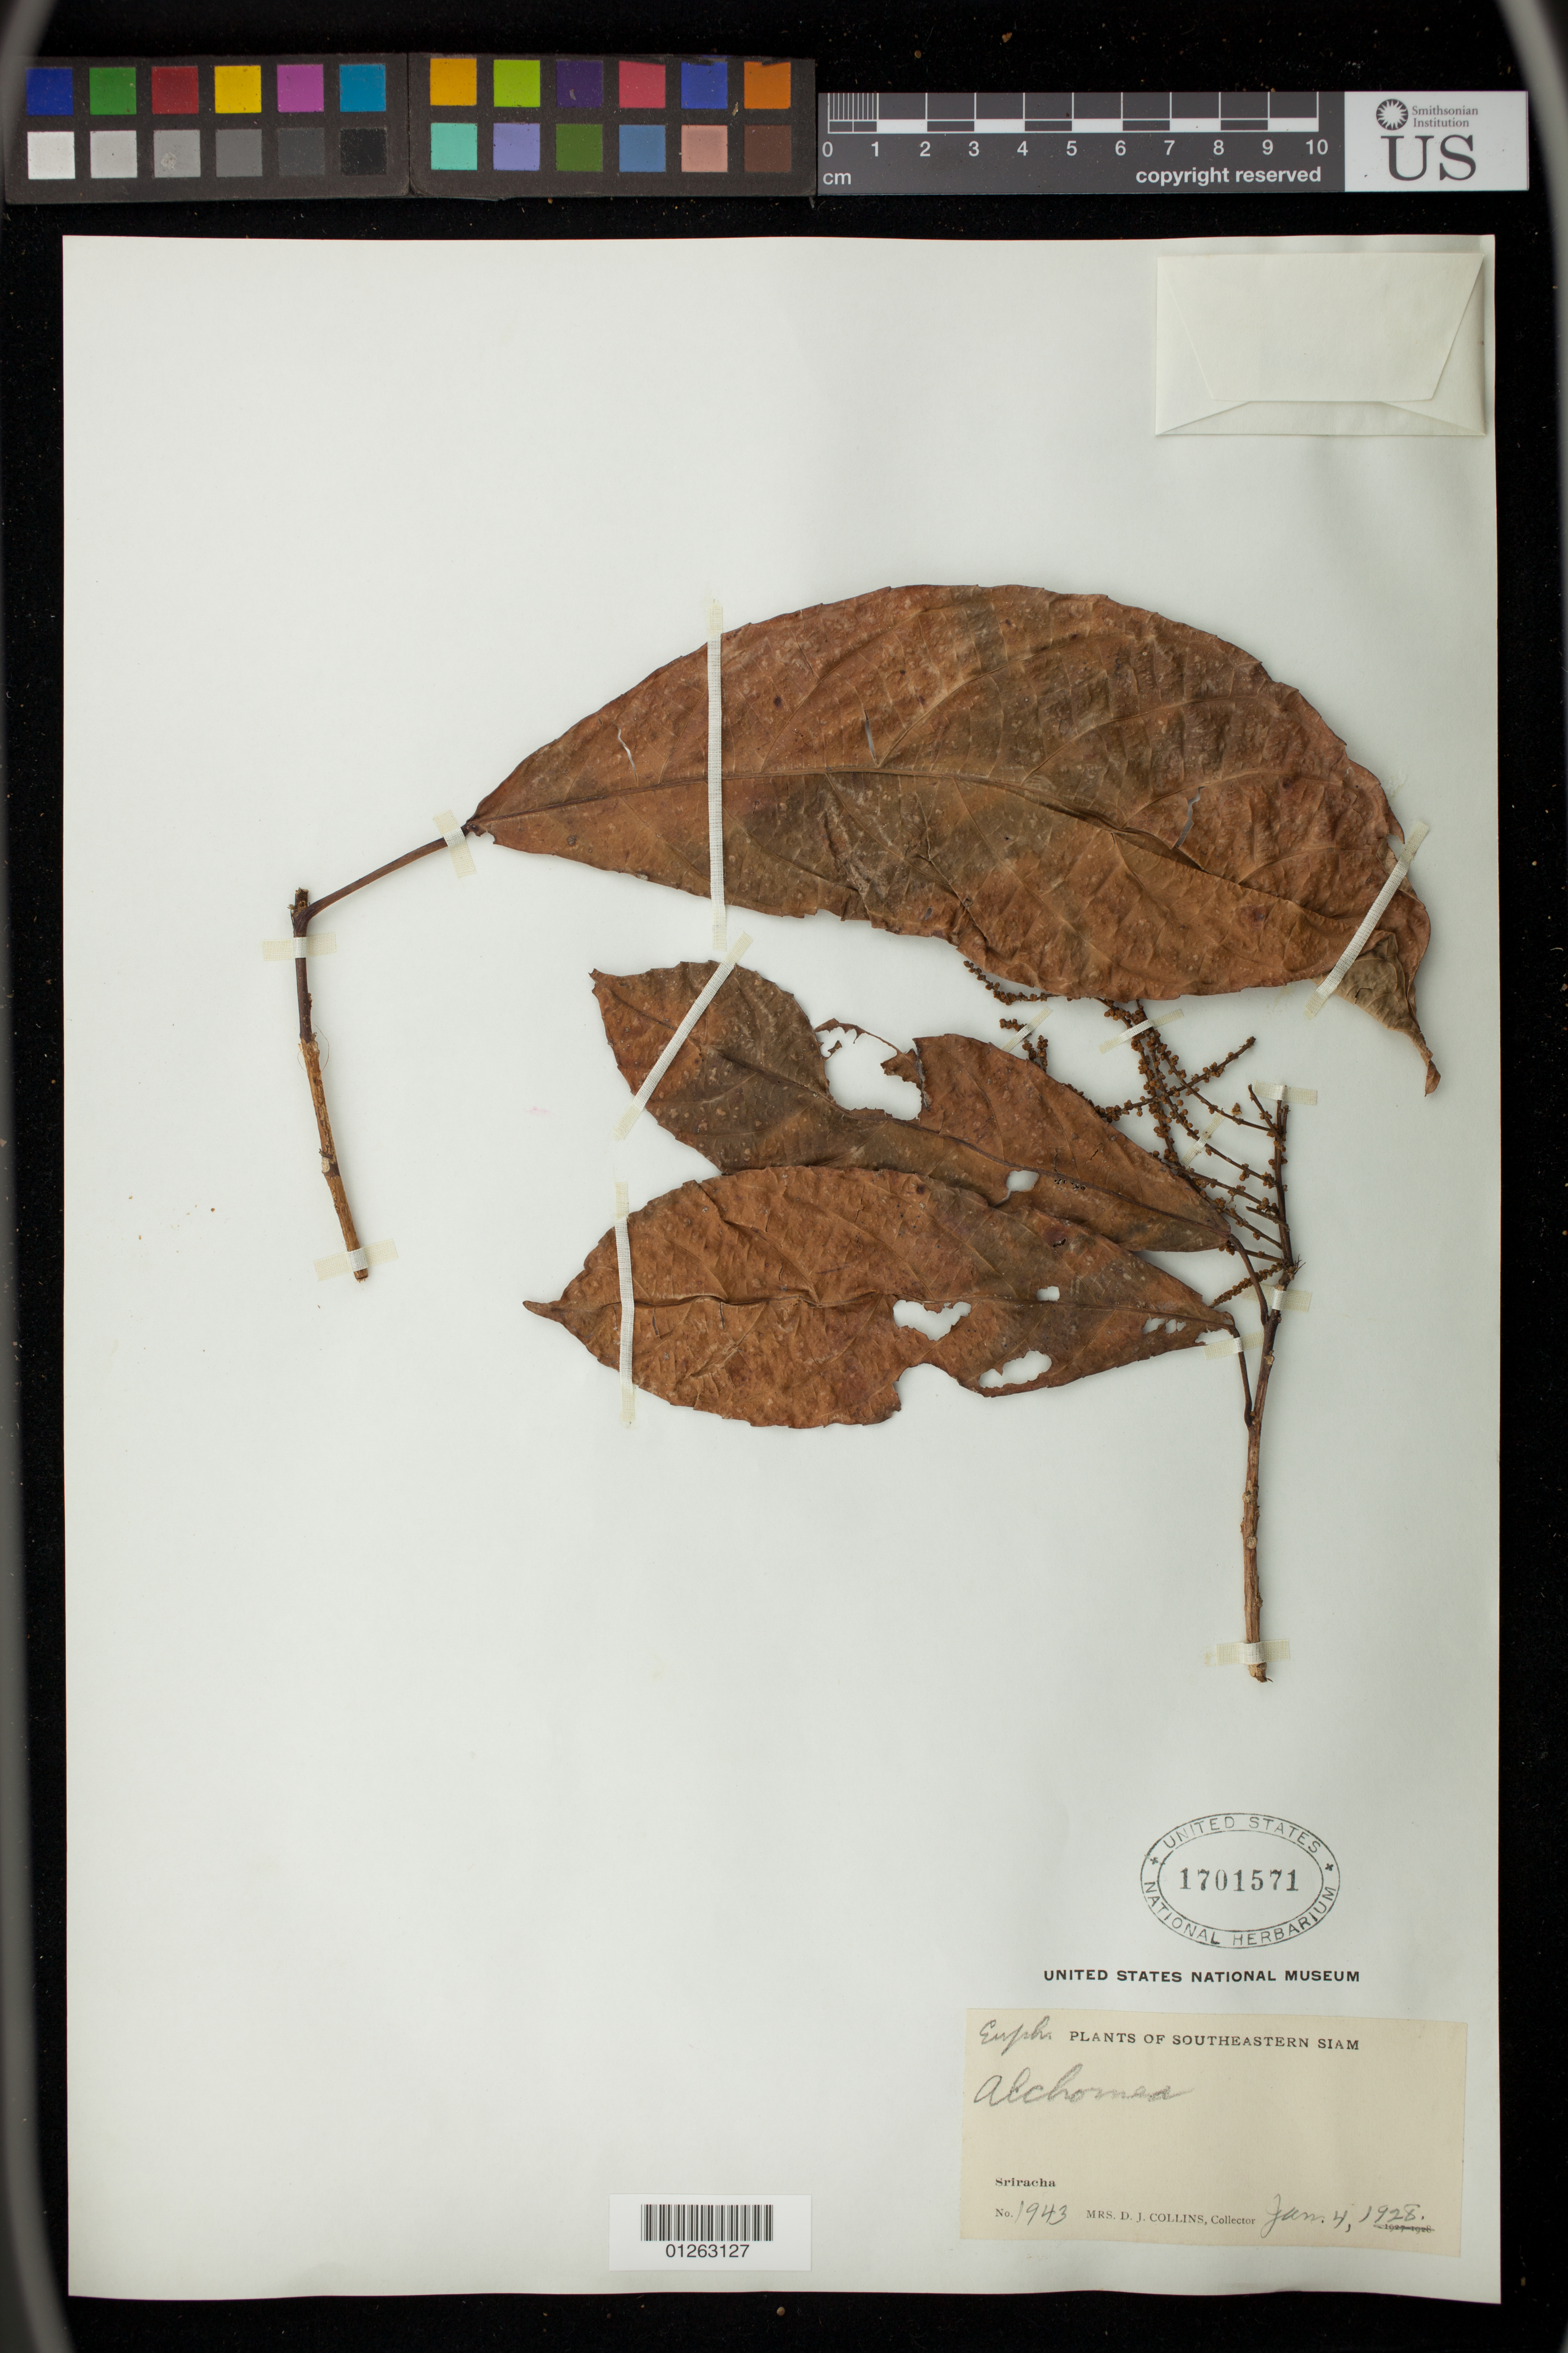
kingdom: Plantae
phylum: Tracheophyta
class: Magnoliopsida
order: Malpighiales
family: Euphorbiaceae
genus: Alchornea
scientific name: Alchornea trewioides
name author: (Benth.) Müll. Arg.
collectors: Mrs. D. J. Collins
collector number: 1943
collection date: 1928-01-04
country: Thailand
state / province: Chon Buri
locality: Sriracha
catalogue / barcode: US 1701571